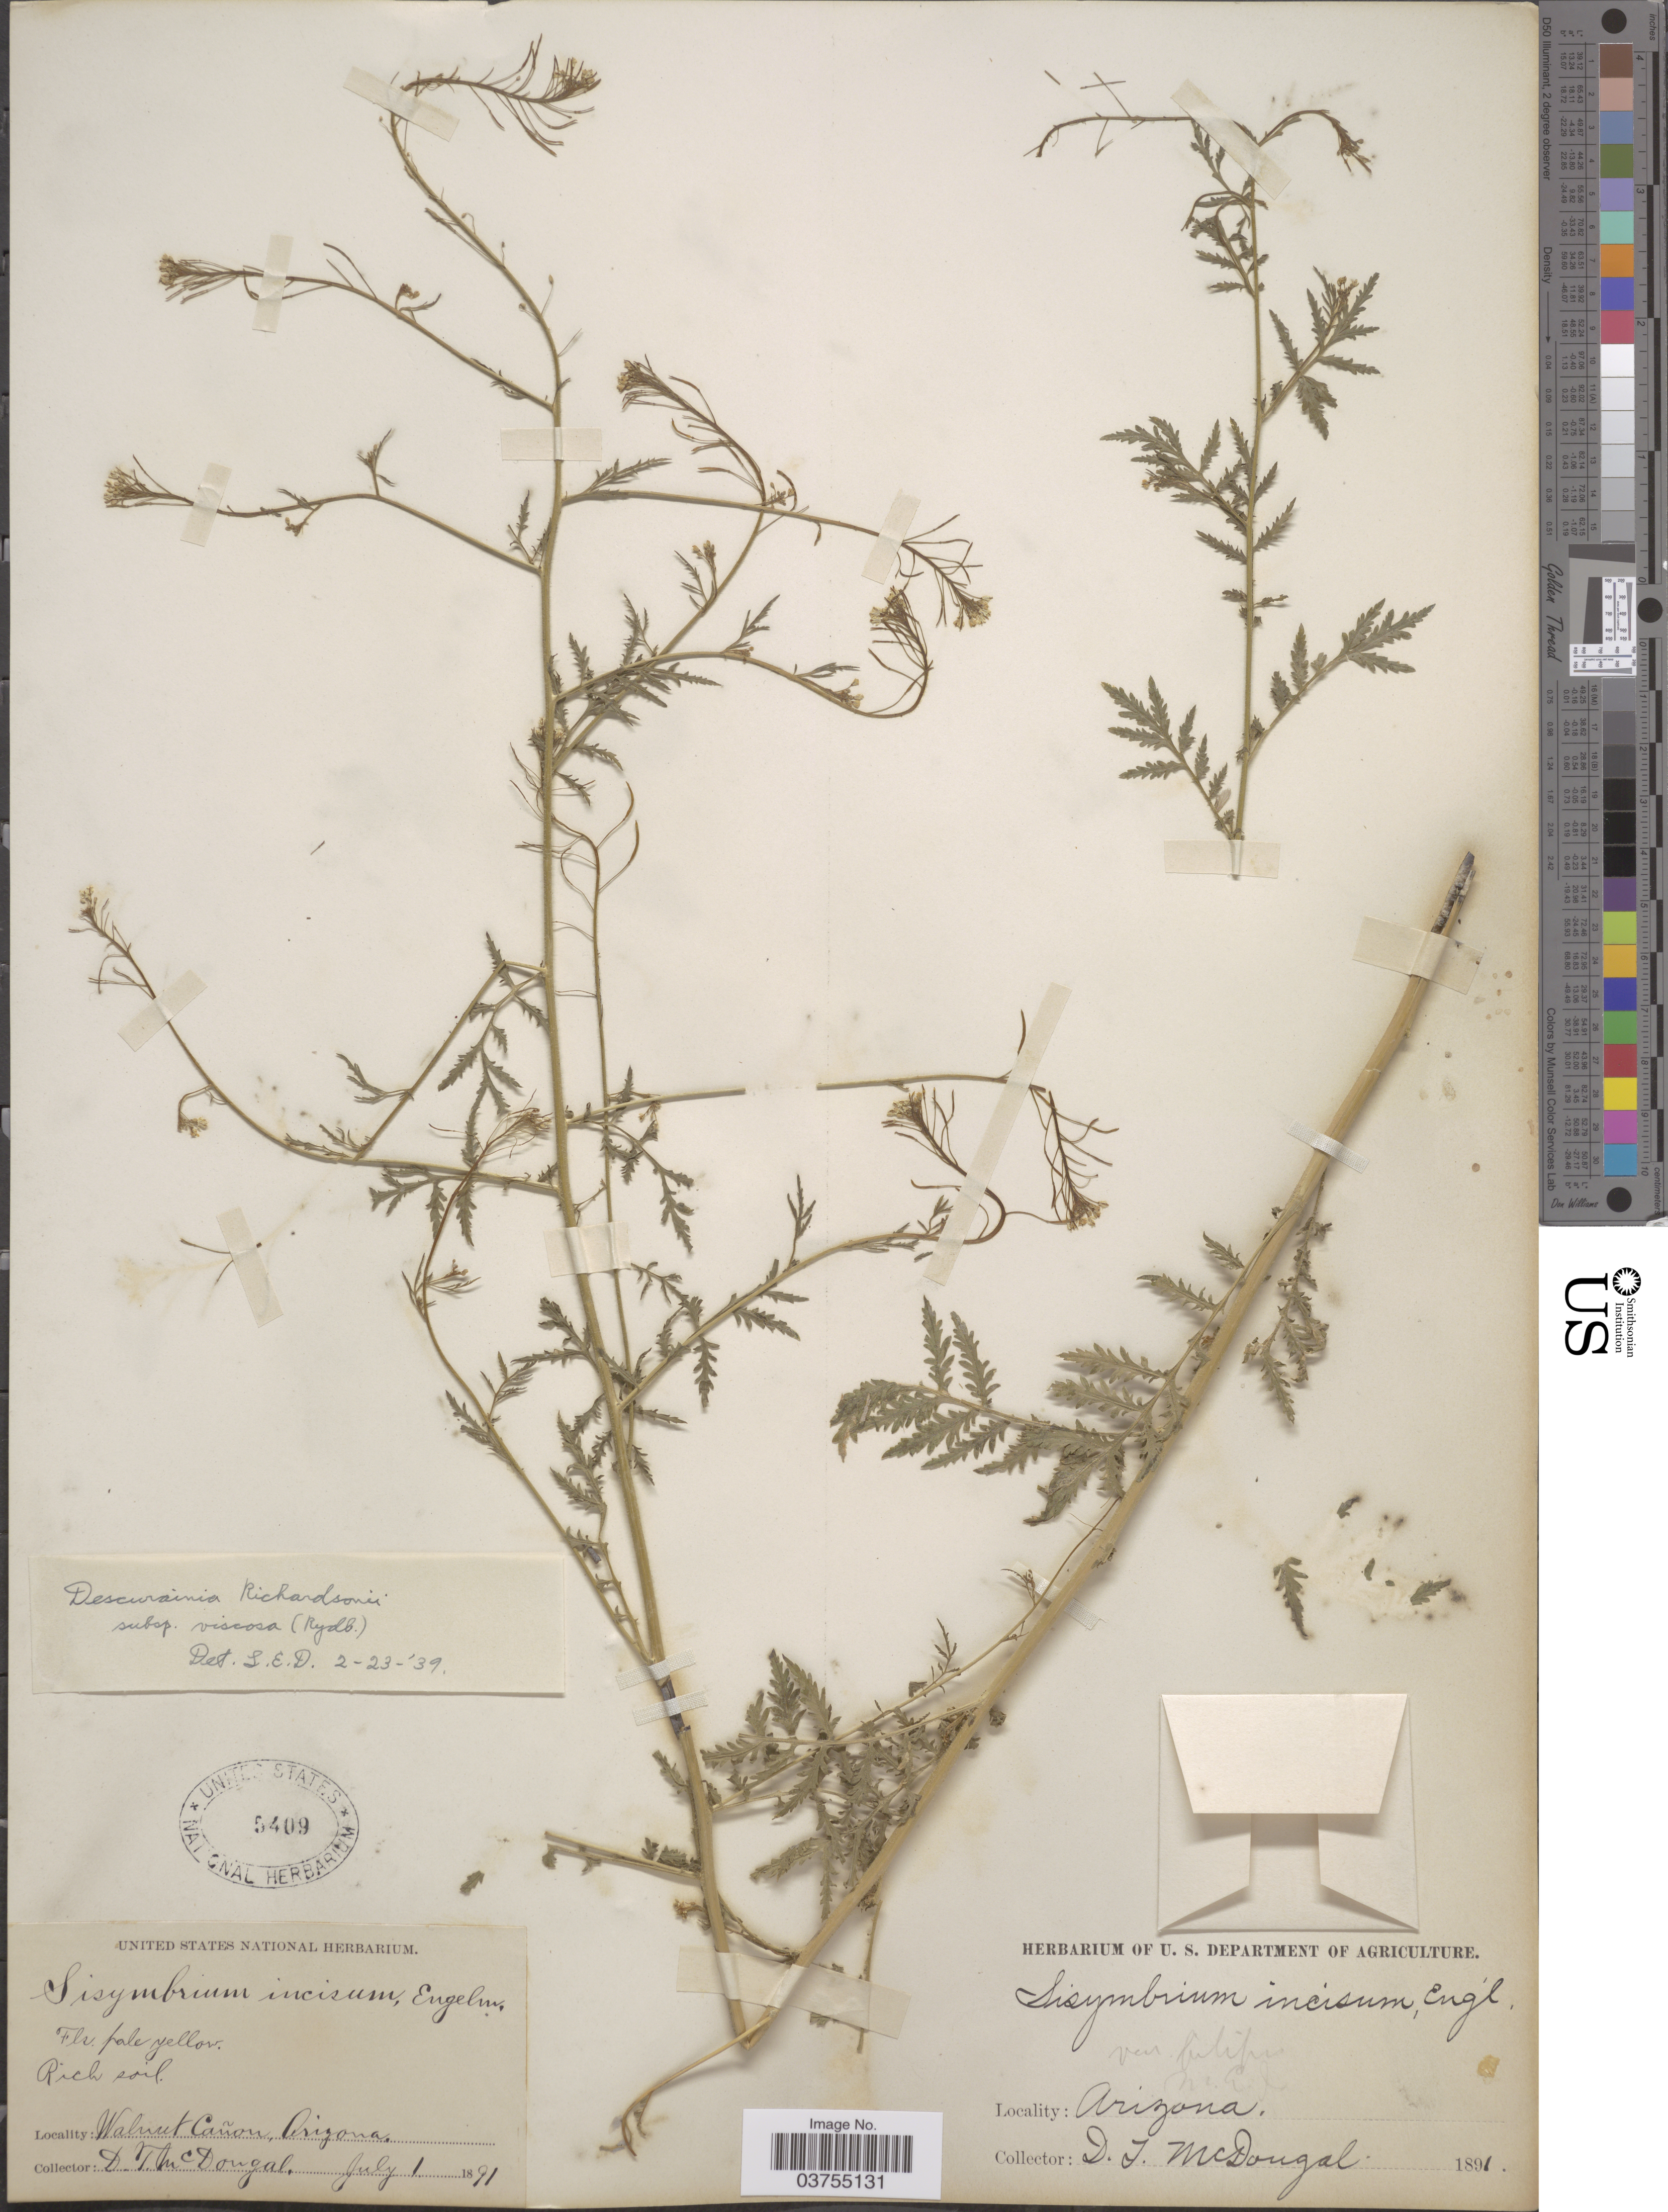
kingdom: Plantae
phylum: Tracheophyta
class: Magnoliopsida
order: Brassicales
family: Brassicaceae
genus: Descurainia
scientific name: Descurainia richardsonii subsp. incisa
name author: (Engelm. ex A. Gray) Detling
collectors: D. McDougal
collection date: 1891-07-01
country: United States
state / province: Arizona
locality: Walnut Cañon.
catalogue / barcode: US 5409